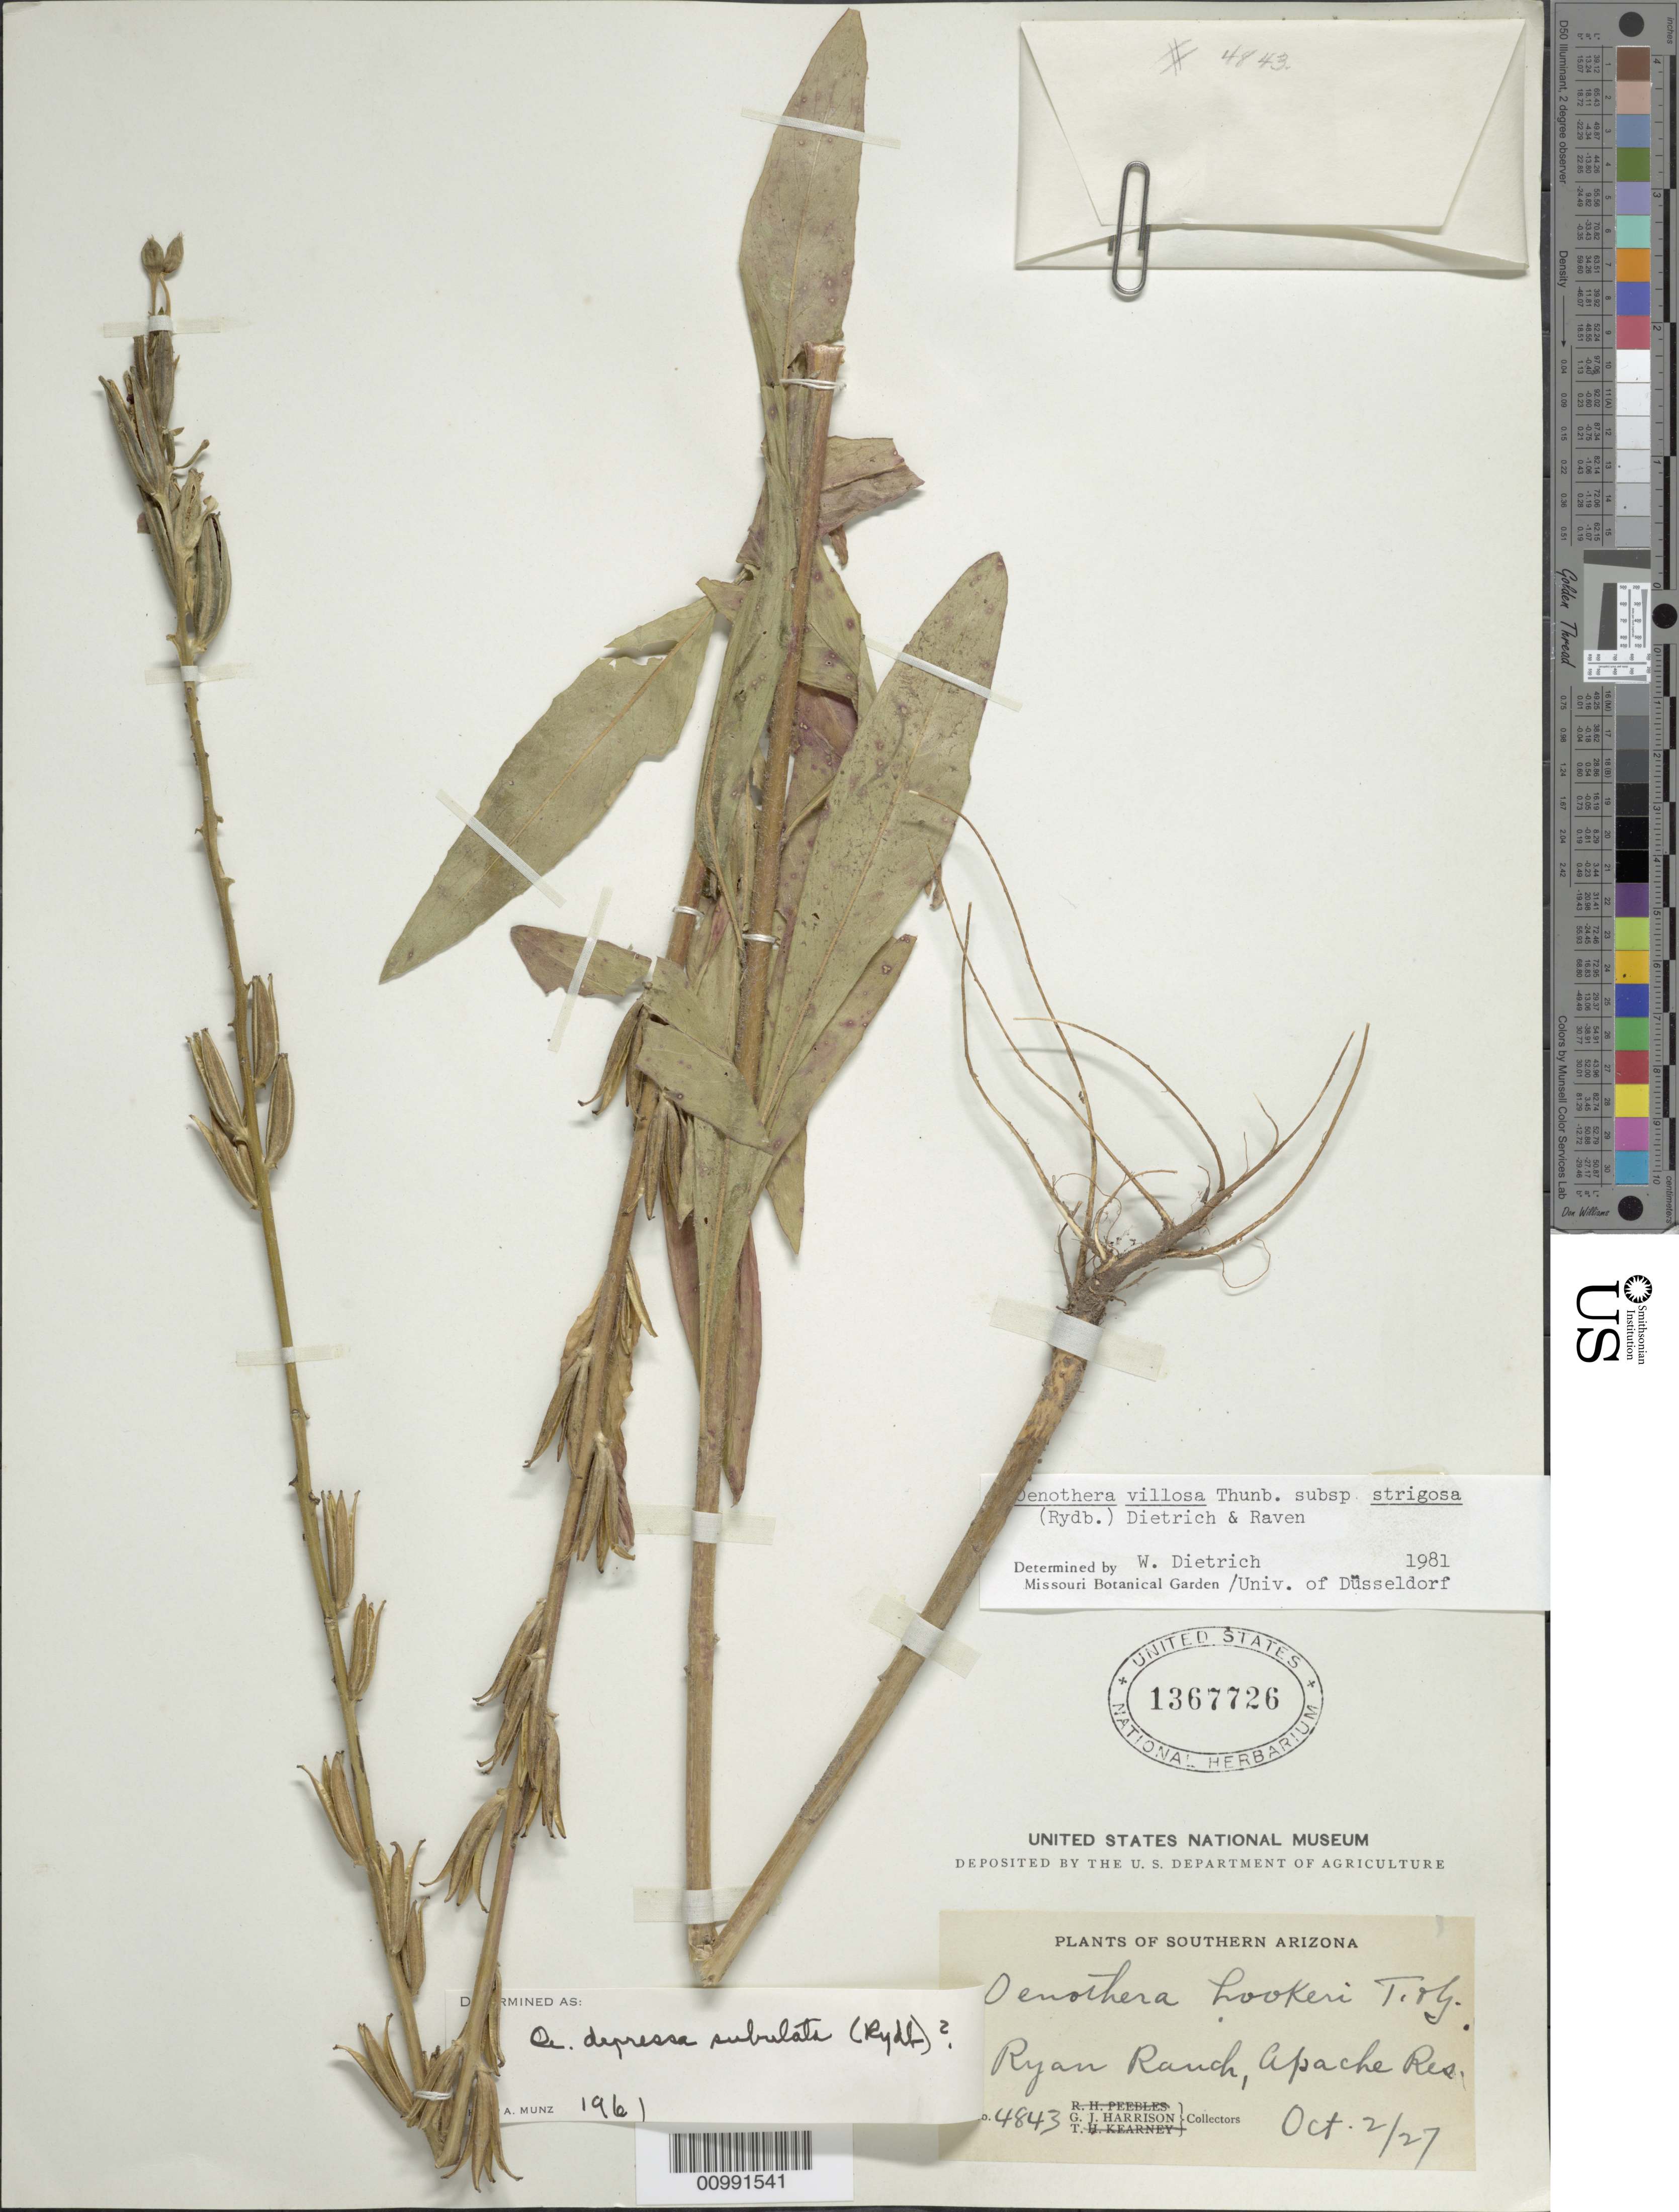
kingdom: Plantae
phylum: Tracheophyta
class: Magnoliopsida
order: Myrtales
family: Onagraceae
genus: Oenothera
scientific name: Oenothera villosa subsp. strigosa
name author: (Rydb.) W. Dietr. & P.H. Raven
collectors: G. J. Harrison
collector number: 4843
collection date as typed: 02 Oct 1927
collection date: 1927-10-02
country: United States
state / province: Arizona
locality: Ryan Ranch, Apache reservation.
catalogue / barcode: US 1367726